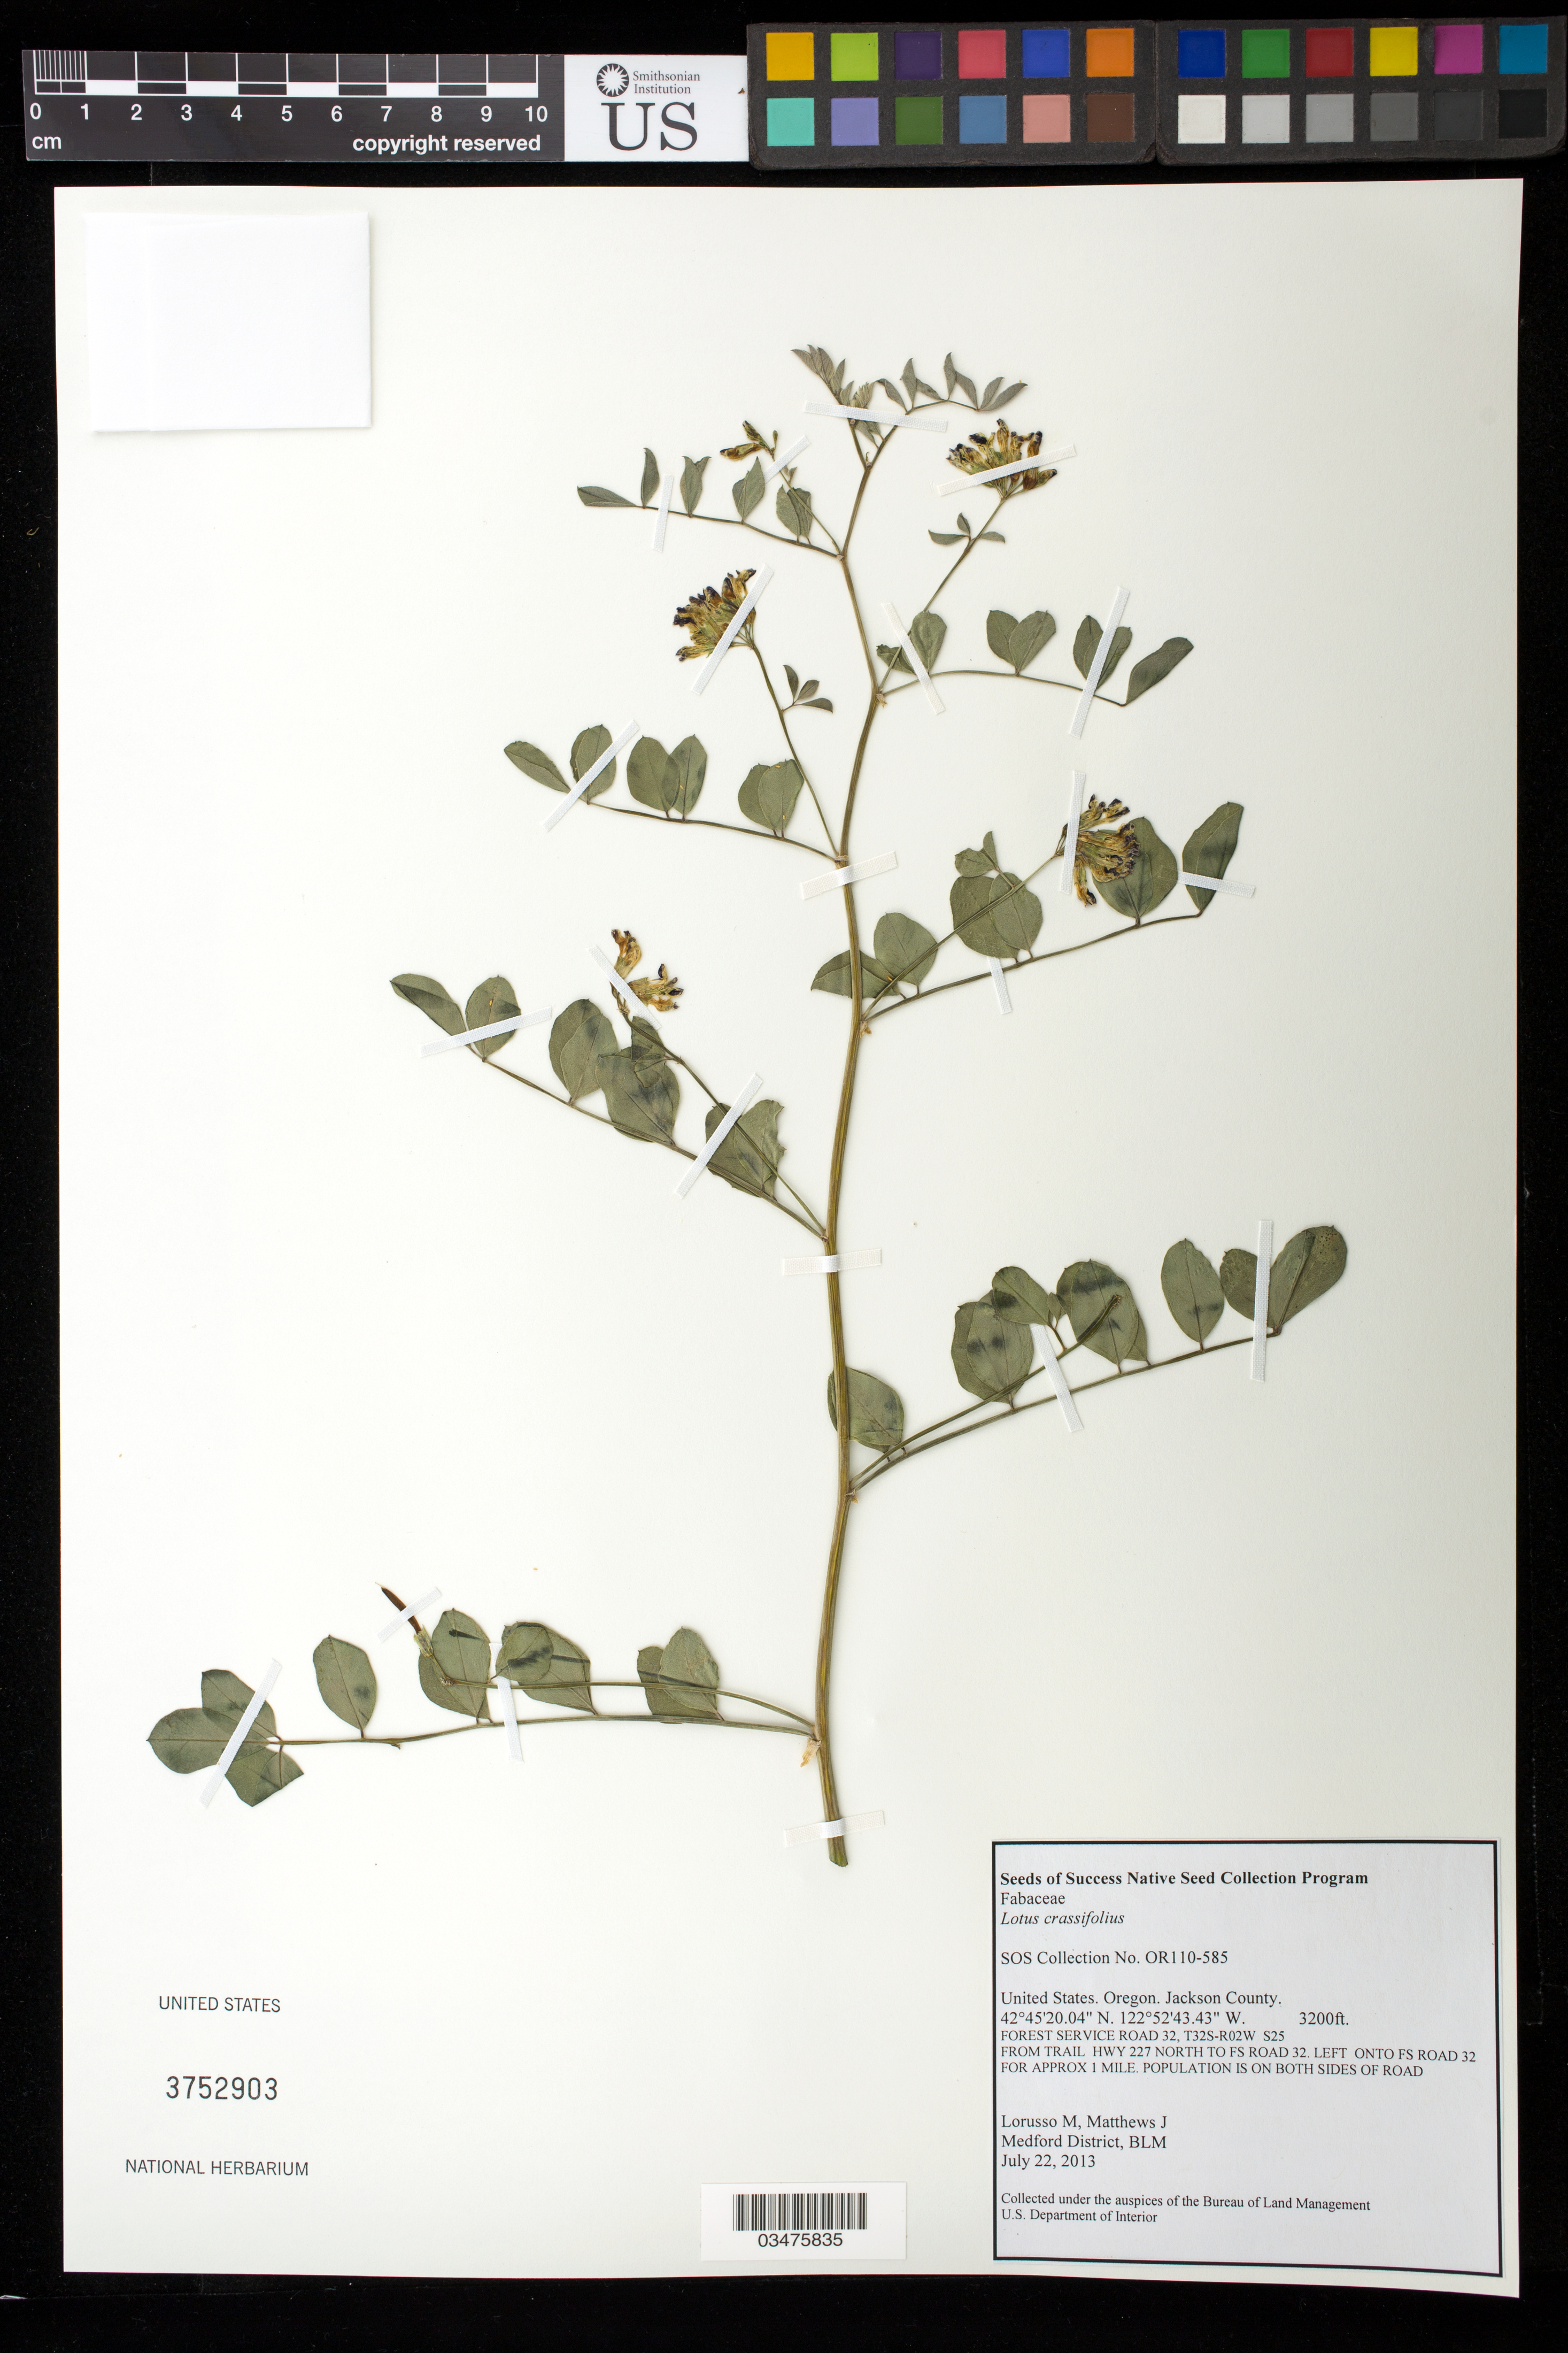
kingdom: Plantae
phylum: Tracheophyta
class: Magnoliopsida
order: Fabales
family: Fabaceae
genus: Lotus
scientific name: Lotus crassifolius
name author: (Benth.) Greene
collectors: M. Lorusso & J. Matthews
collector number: OR110-585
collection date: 2013-07-22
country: United States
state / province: Oregon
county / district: Jackson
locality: Forest Service Road 32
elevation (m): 975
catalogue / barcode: US 3752903